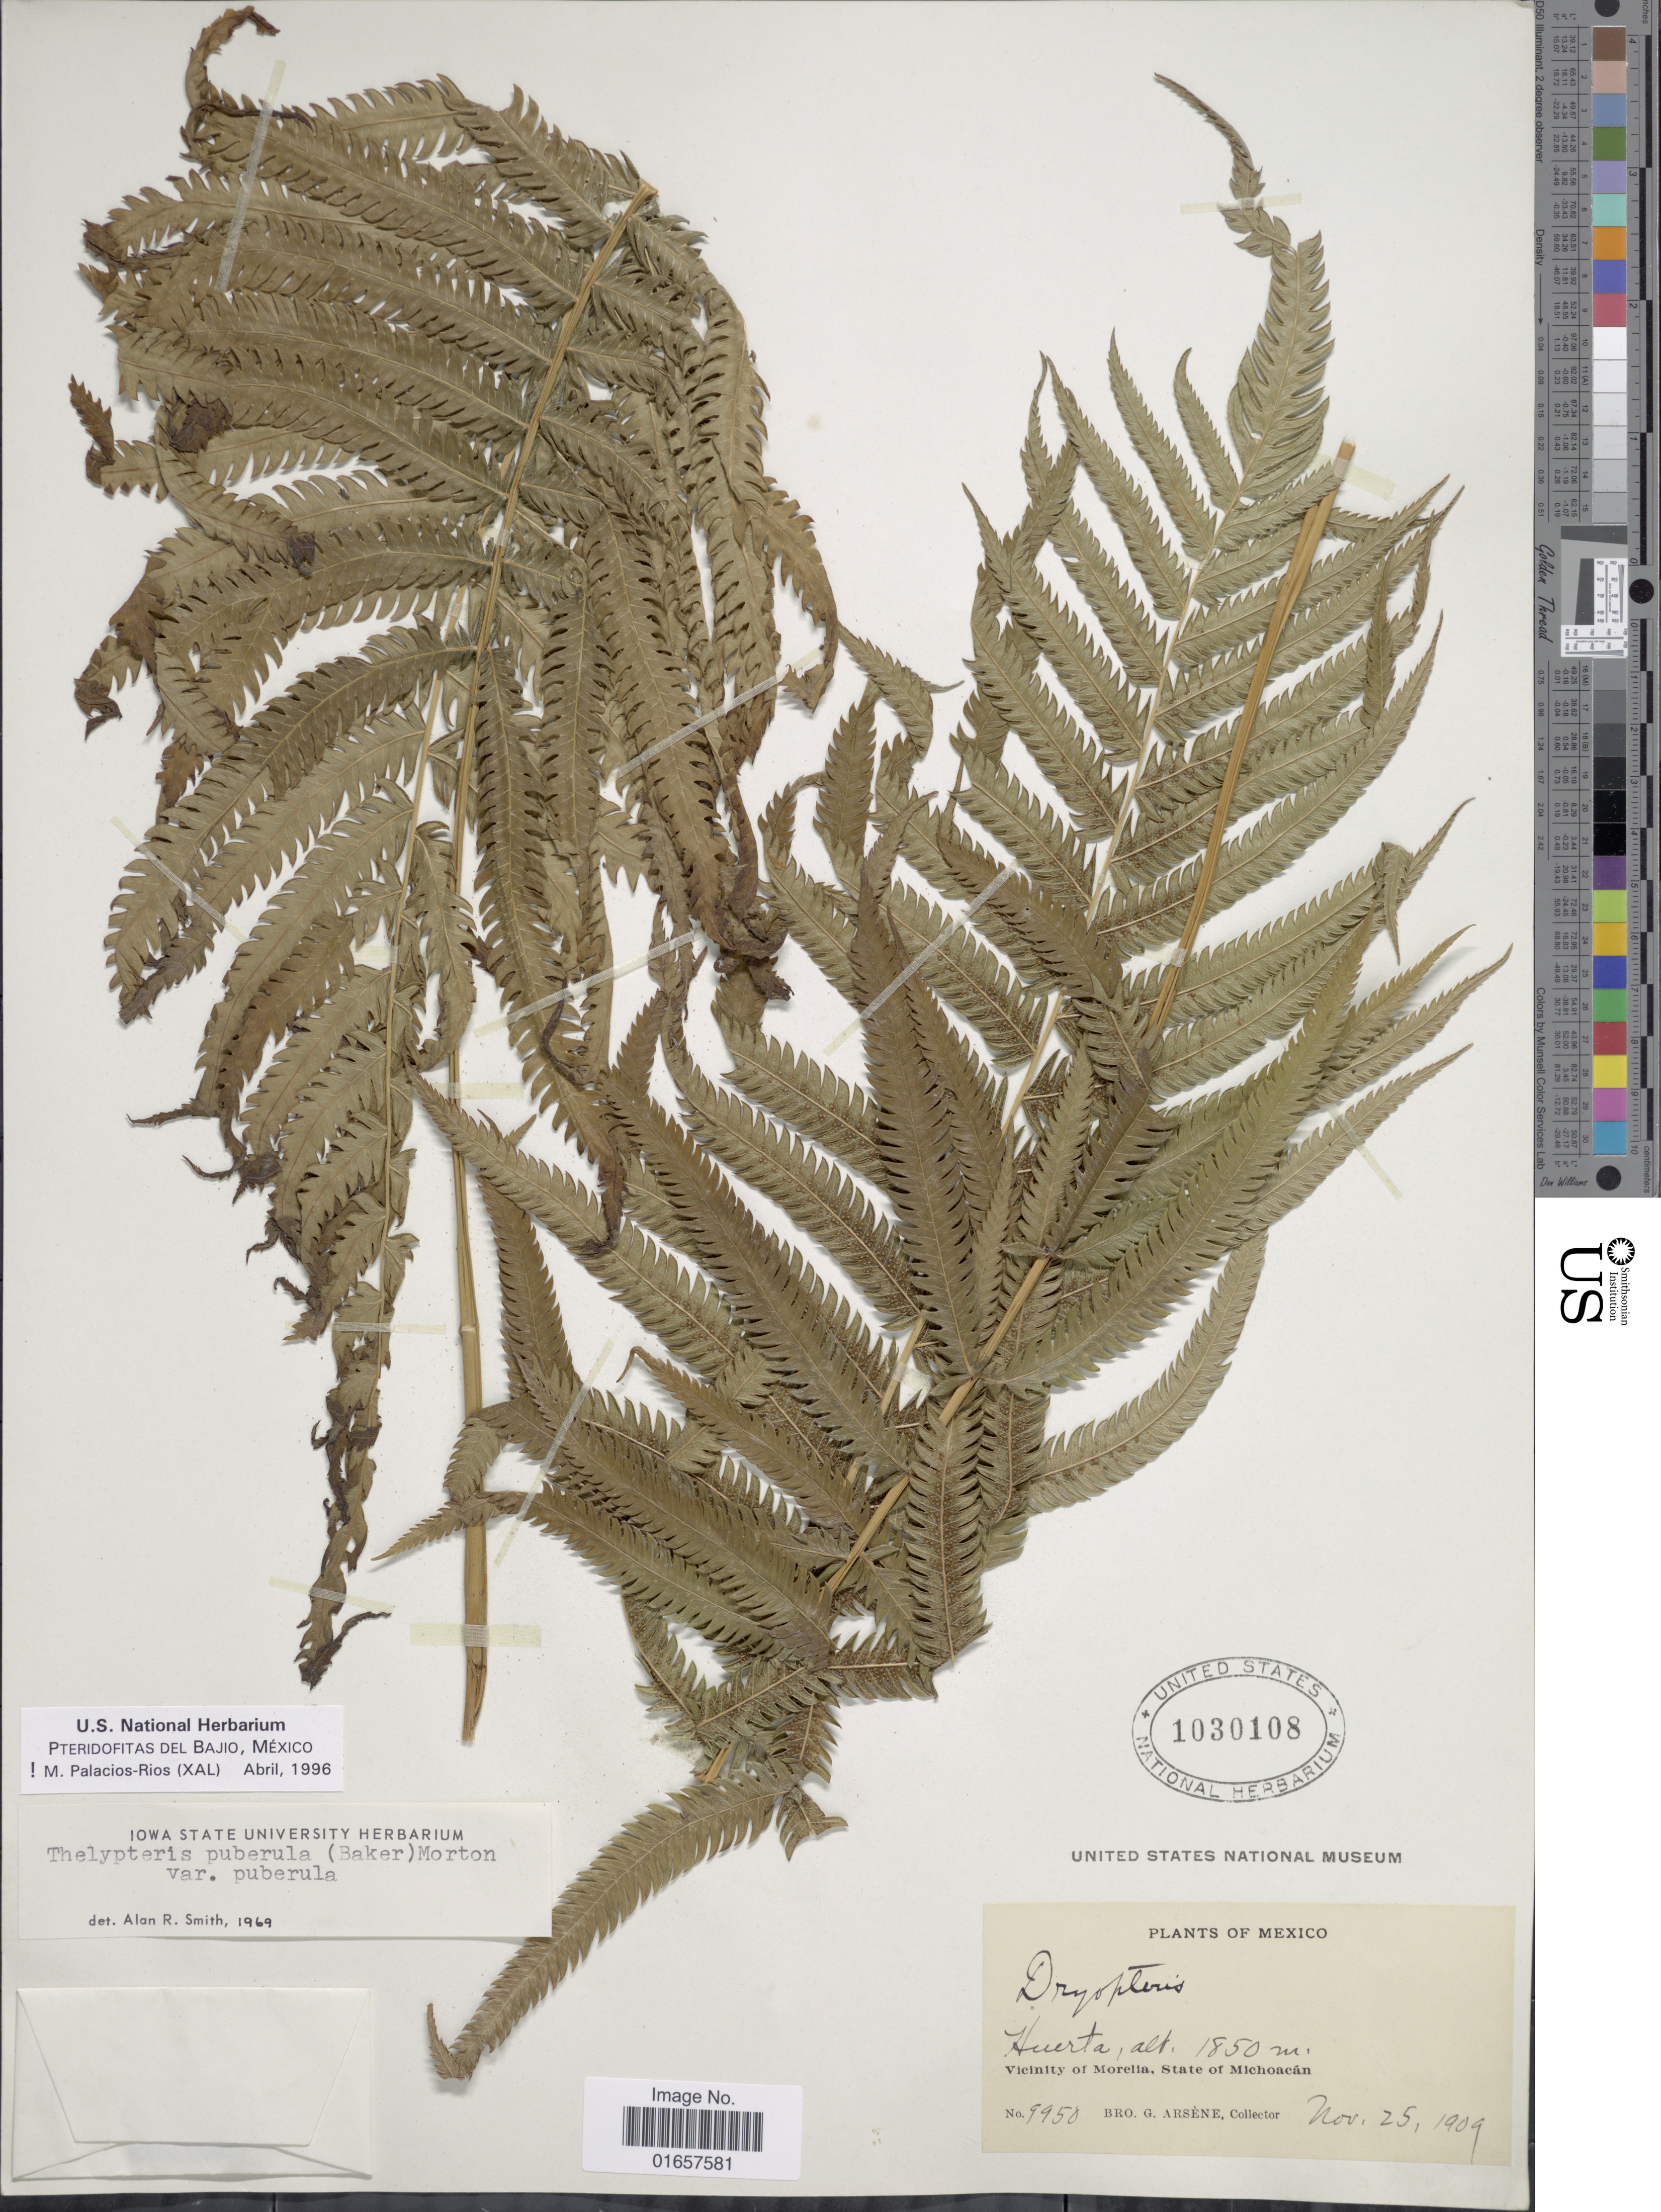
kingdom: Plantae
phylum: Tracheophyta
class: Polypodiopsida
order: Polypodiales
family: Thelypteridaceae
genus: Christella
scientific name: Christella puberula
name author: (Baker) Á. Löve & D. Löve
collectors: Bro. G. Arsène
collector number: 9950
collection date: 1909-11-25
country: Mexico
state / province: Michoacán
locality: Mexico, Huerta, Vicinity of Morelia, State of Michoacãn.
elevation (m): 1850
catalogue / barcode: US 1030108